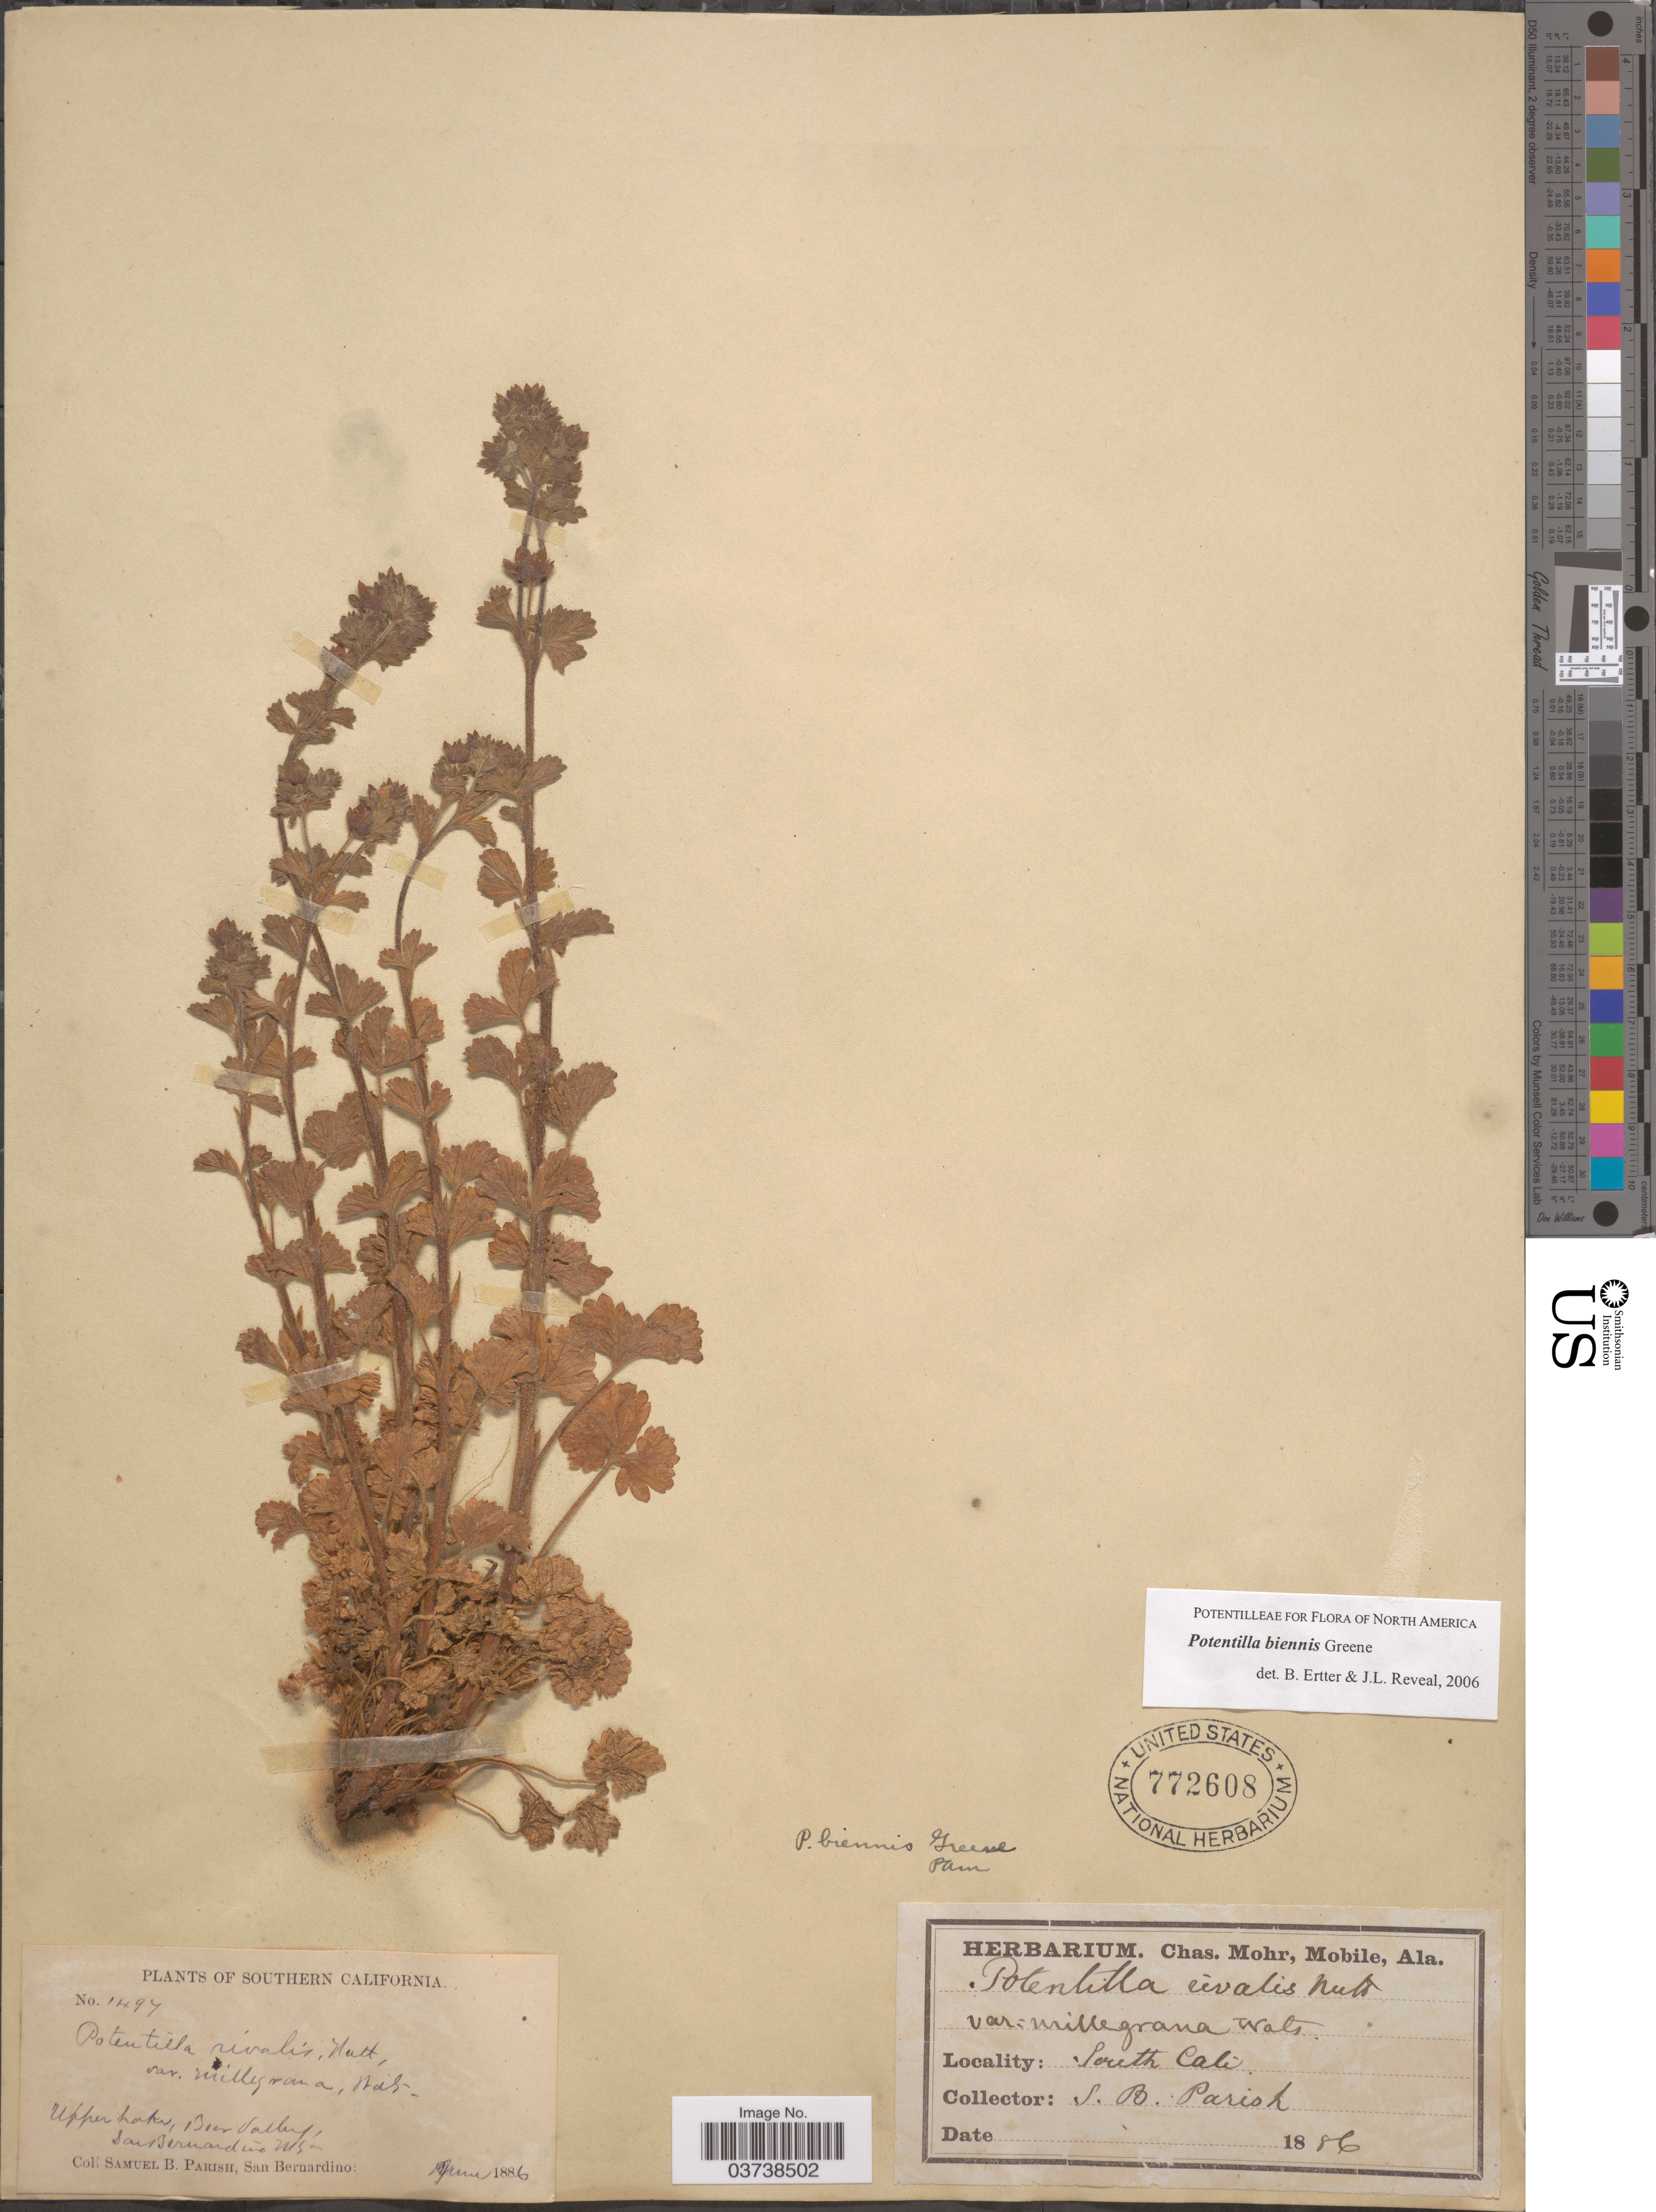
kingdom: Plantae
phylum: Tracheophyta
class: Magnoliopsida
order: Rosales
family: Rosaceae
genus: Potentilla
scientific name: Potentilla biennis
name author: Greene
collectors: S. B. Parish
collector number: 1497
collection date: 1886-06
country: United States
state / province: California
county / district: San Bernardino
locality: Southern California. Upper Lake, Bear Valley. San Bernardino Mts.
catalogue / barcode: US 772608